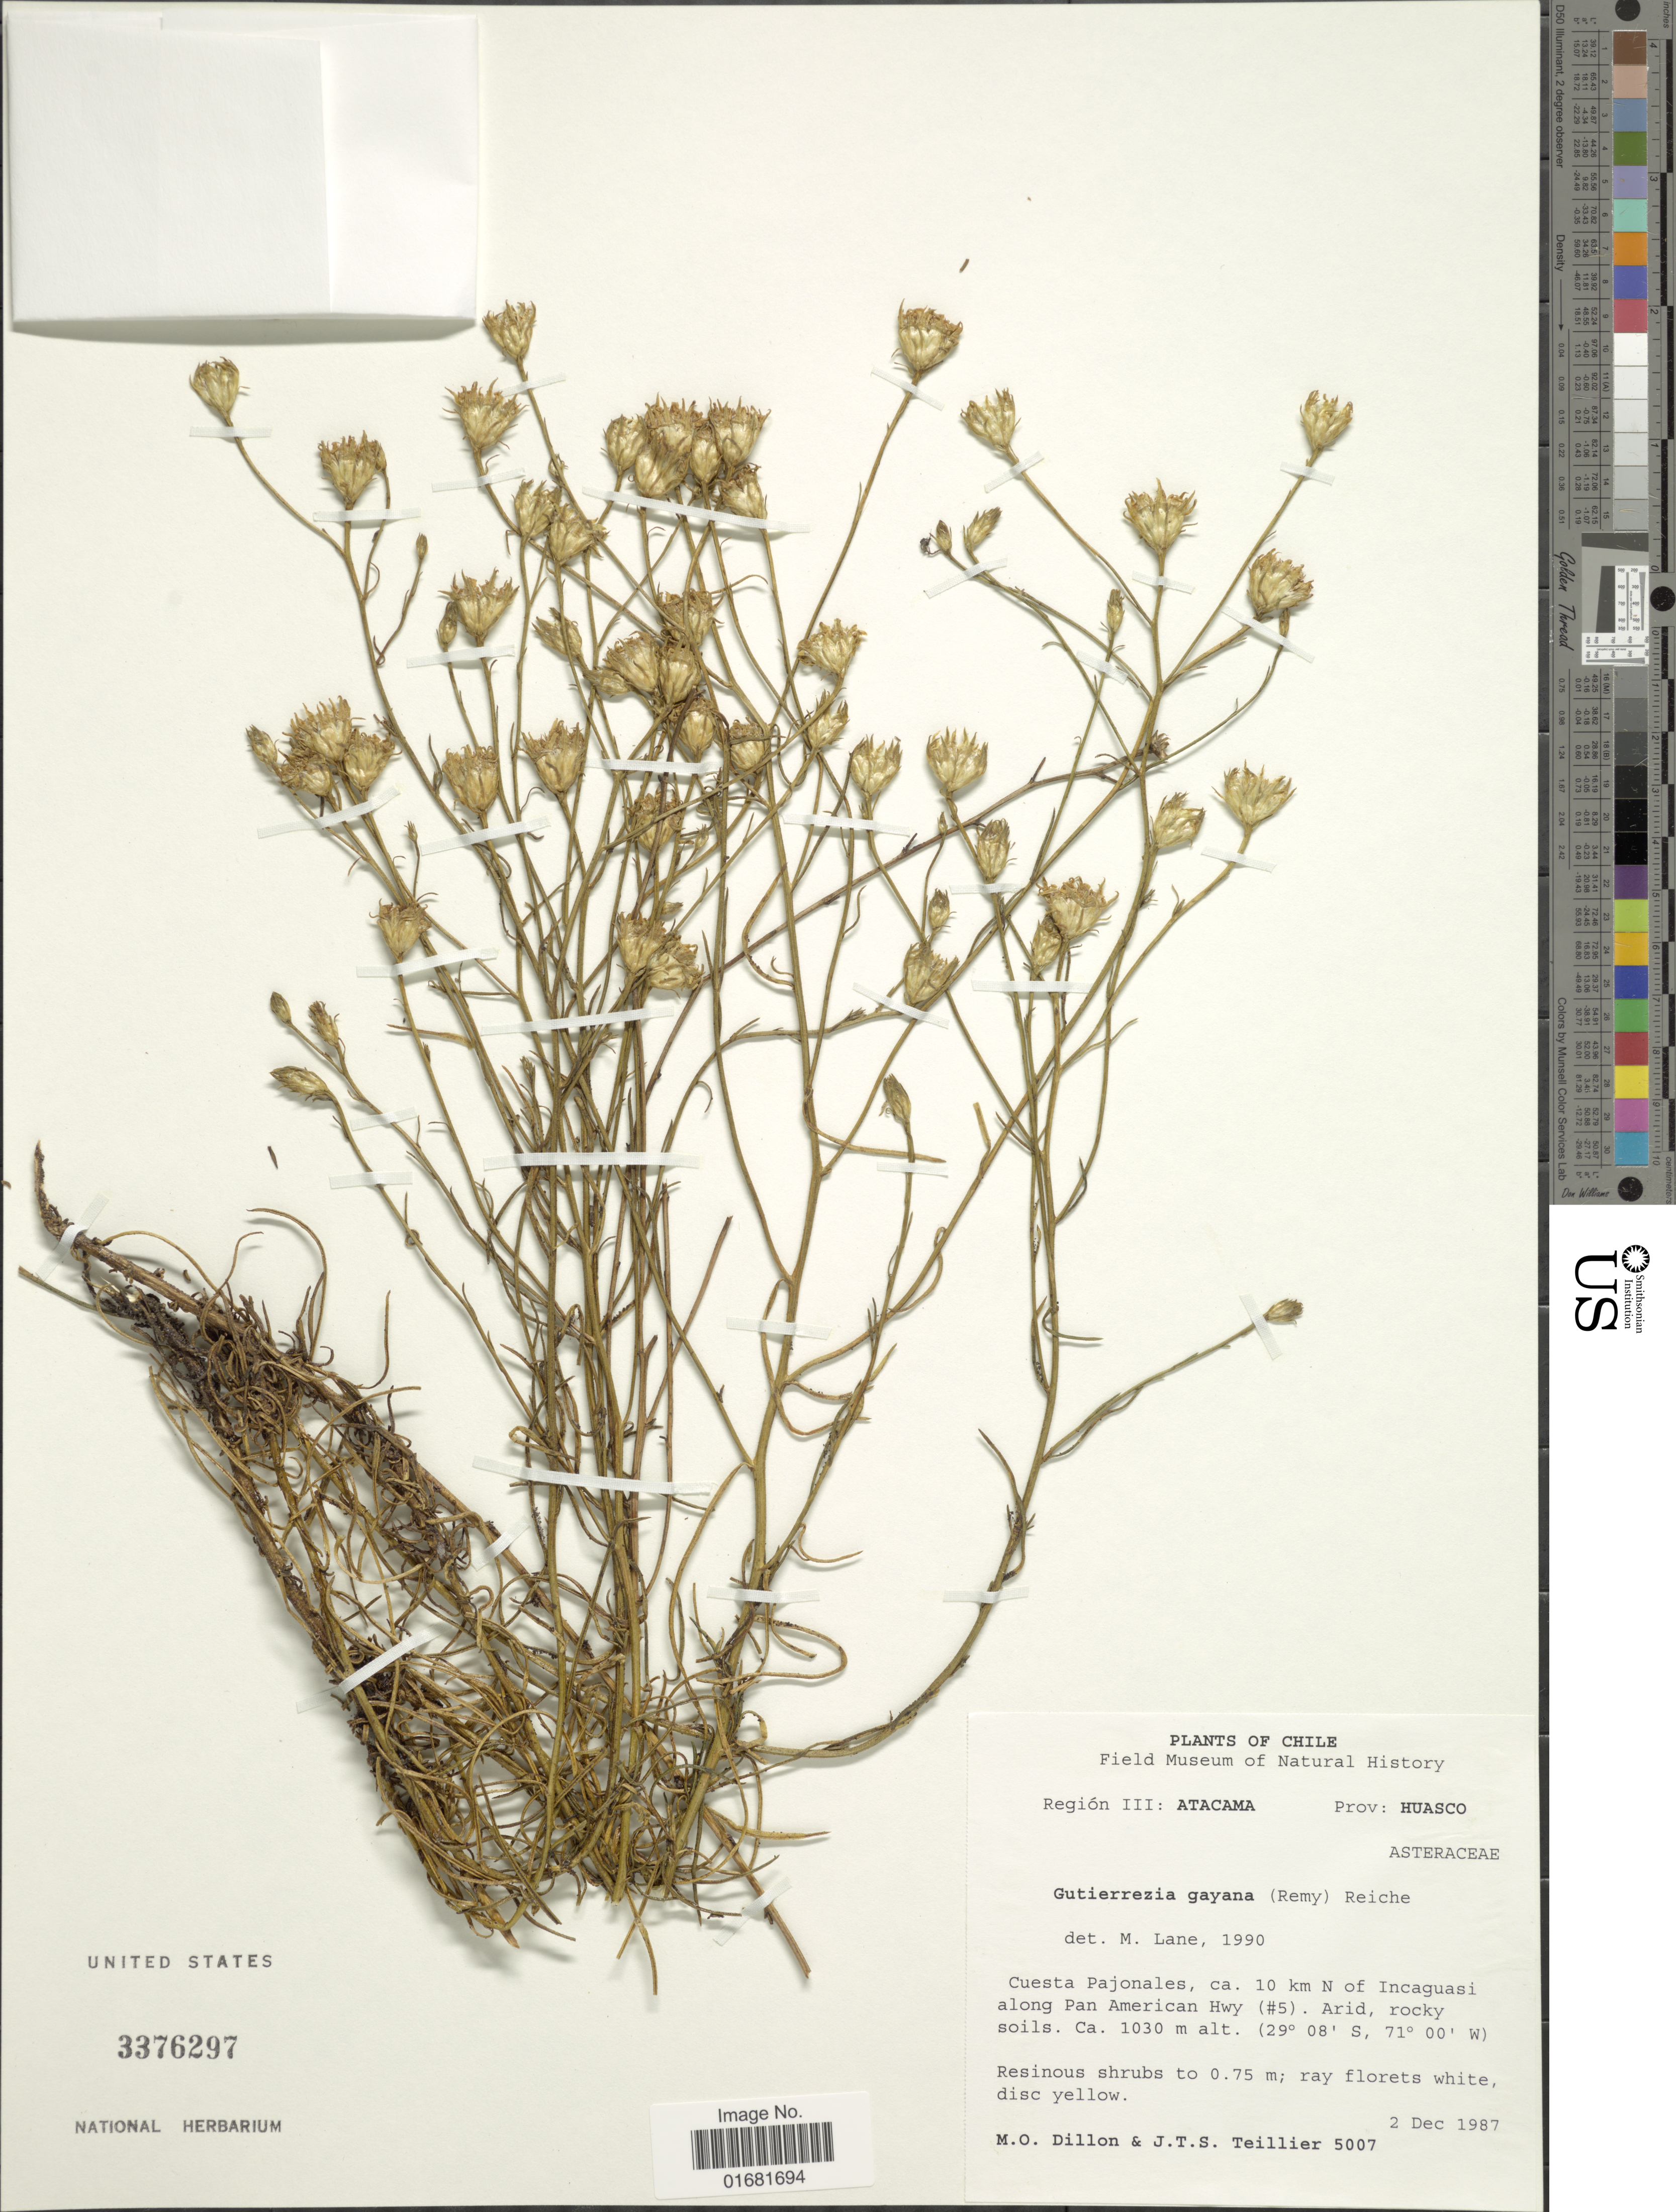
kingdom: Plantae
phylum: Tracheophyta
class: Magnoliopsida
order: Asterales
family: Asteraceae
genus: Gutierrezia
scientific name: Gutierrezia gayana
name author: Reiche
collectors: M. O. Dillon & J. Teillier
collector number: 5007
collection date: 1987-12-02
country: Chile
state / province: Atacama (III)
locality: Región III: Atacama. Prov: Huasco. Cuesta Pajanoles, ca. 10 km N of Icaguasi along Pan American Hwy (#5)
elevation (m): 1030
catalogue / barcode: US 3376297